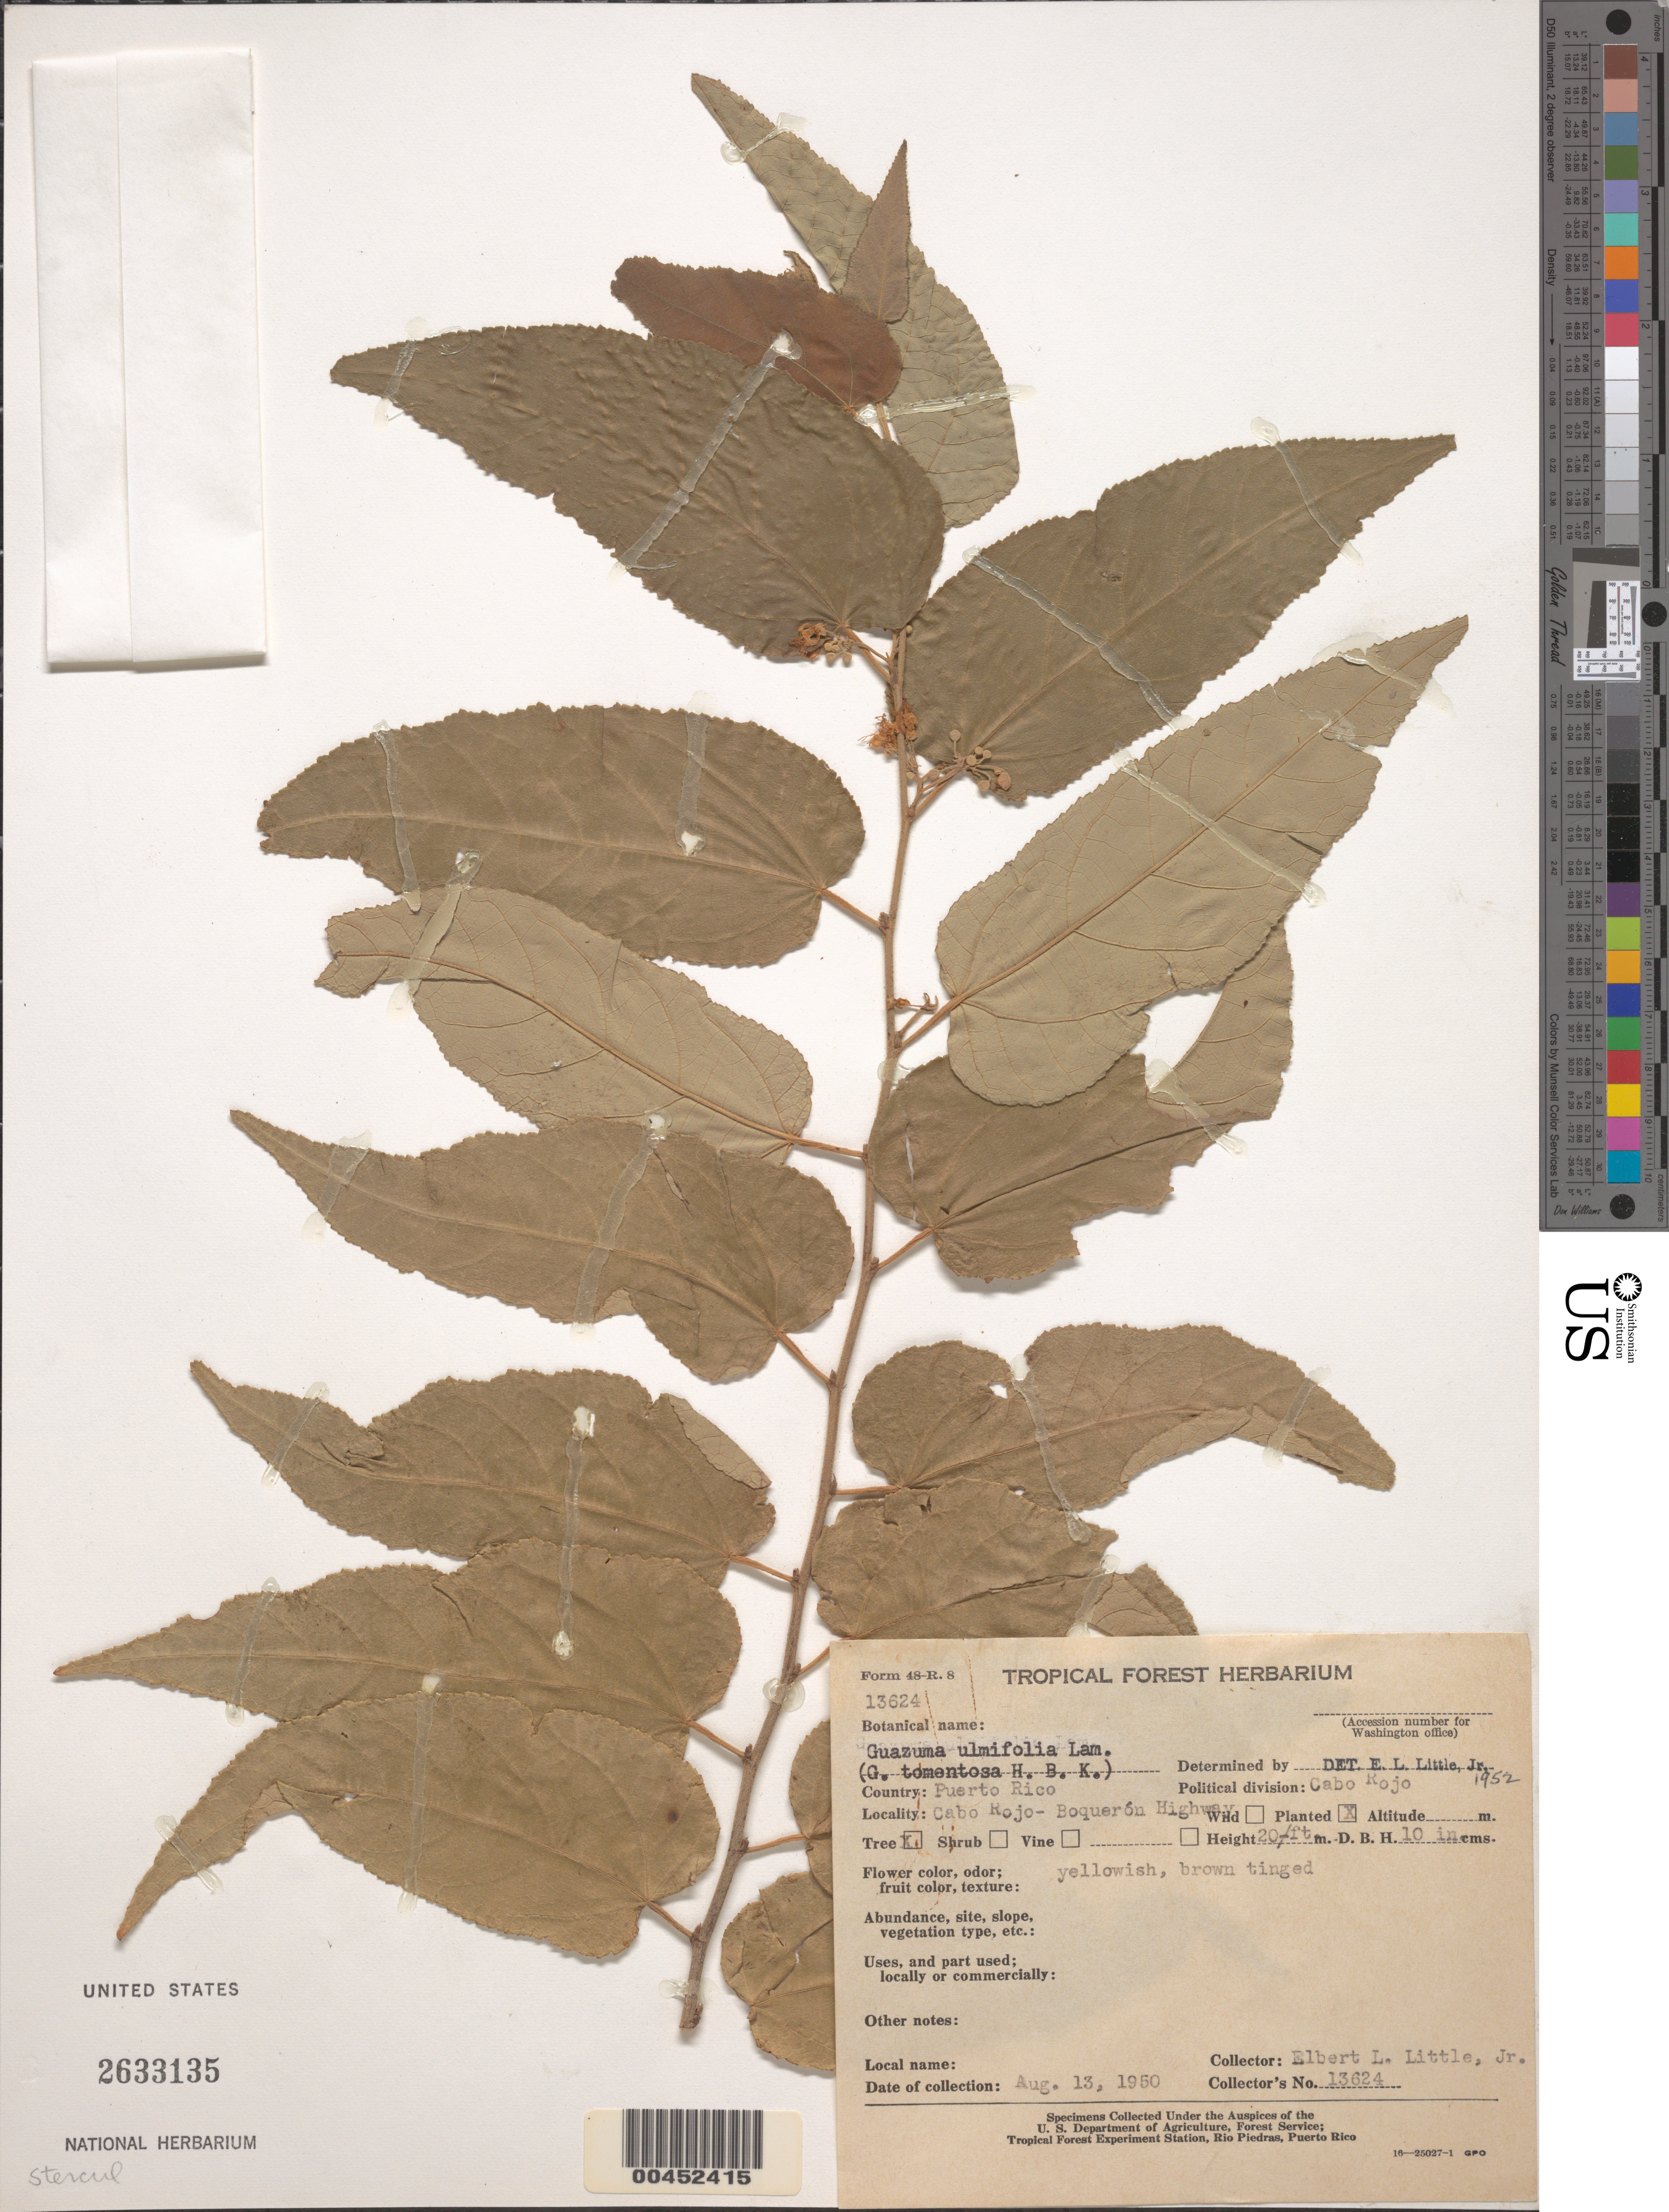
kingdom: Plantae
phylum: Tracheophyta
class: Magnoliopsida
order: Malvales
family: Malvaceae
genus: Guazuma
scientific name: Guazuma ulmifolia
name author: Lam.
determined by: Little, Elbert L., Jr., (FSSR), United States Department of Agriculture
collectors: E. L. Little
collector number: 13624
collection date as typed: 13 Aug 1950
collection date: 1950-08-13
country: Puerto Rico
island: Greater Antilles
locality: Cabo Rojo, Cabo Rojo - Boquerón Hwy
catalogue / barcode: US 2633135